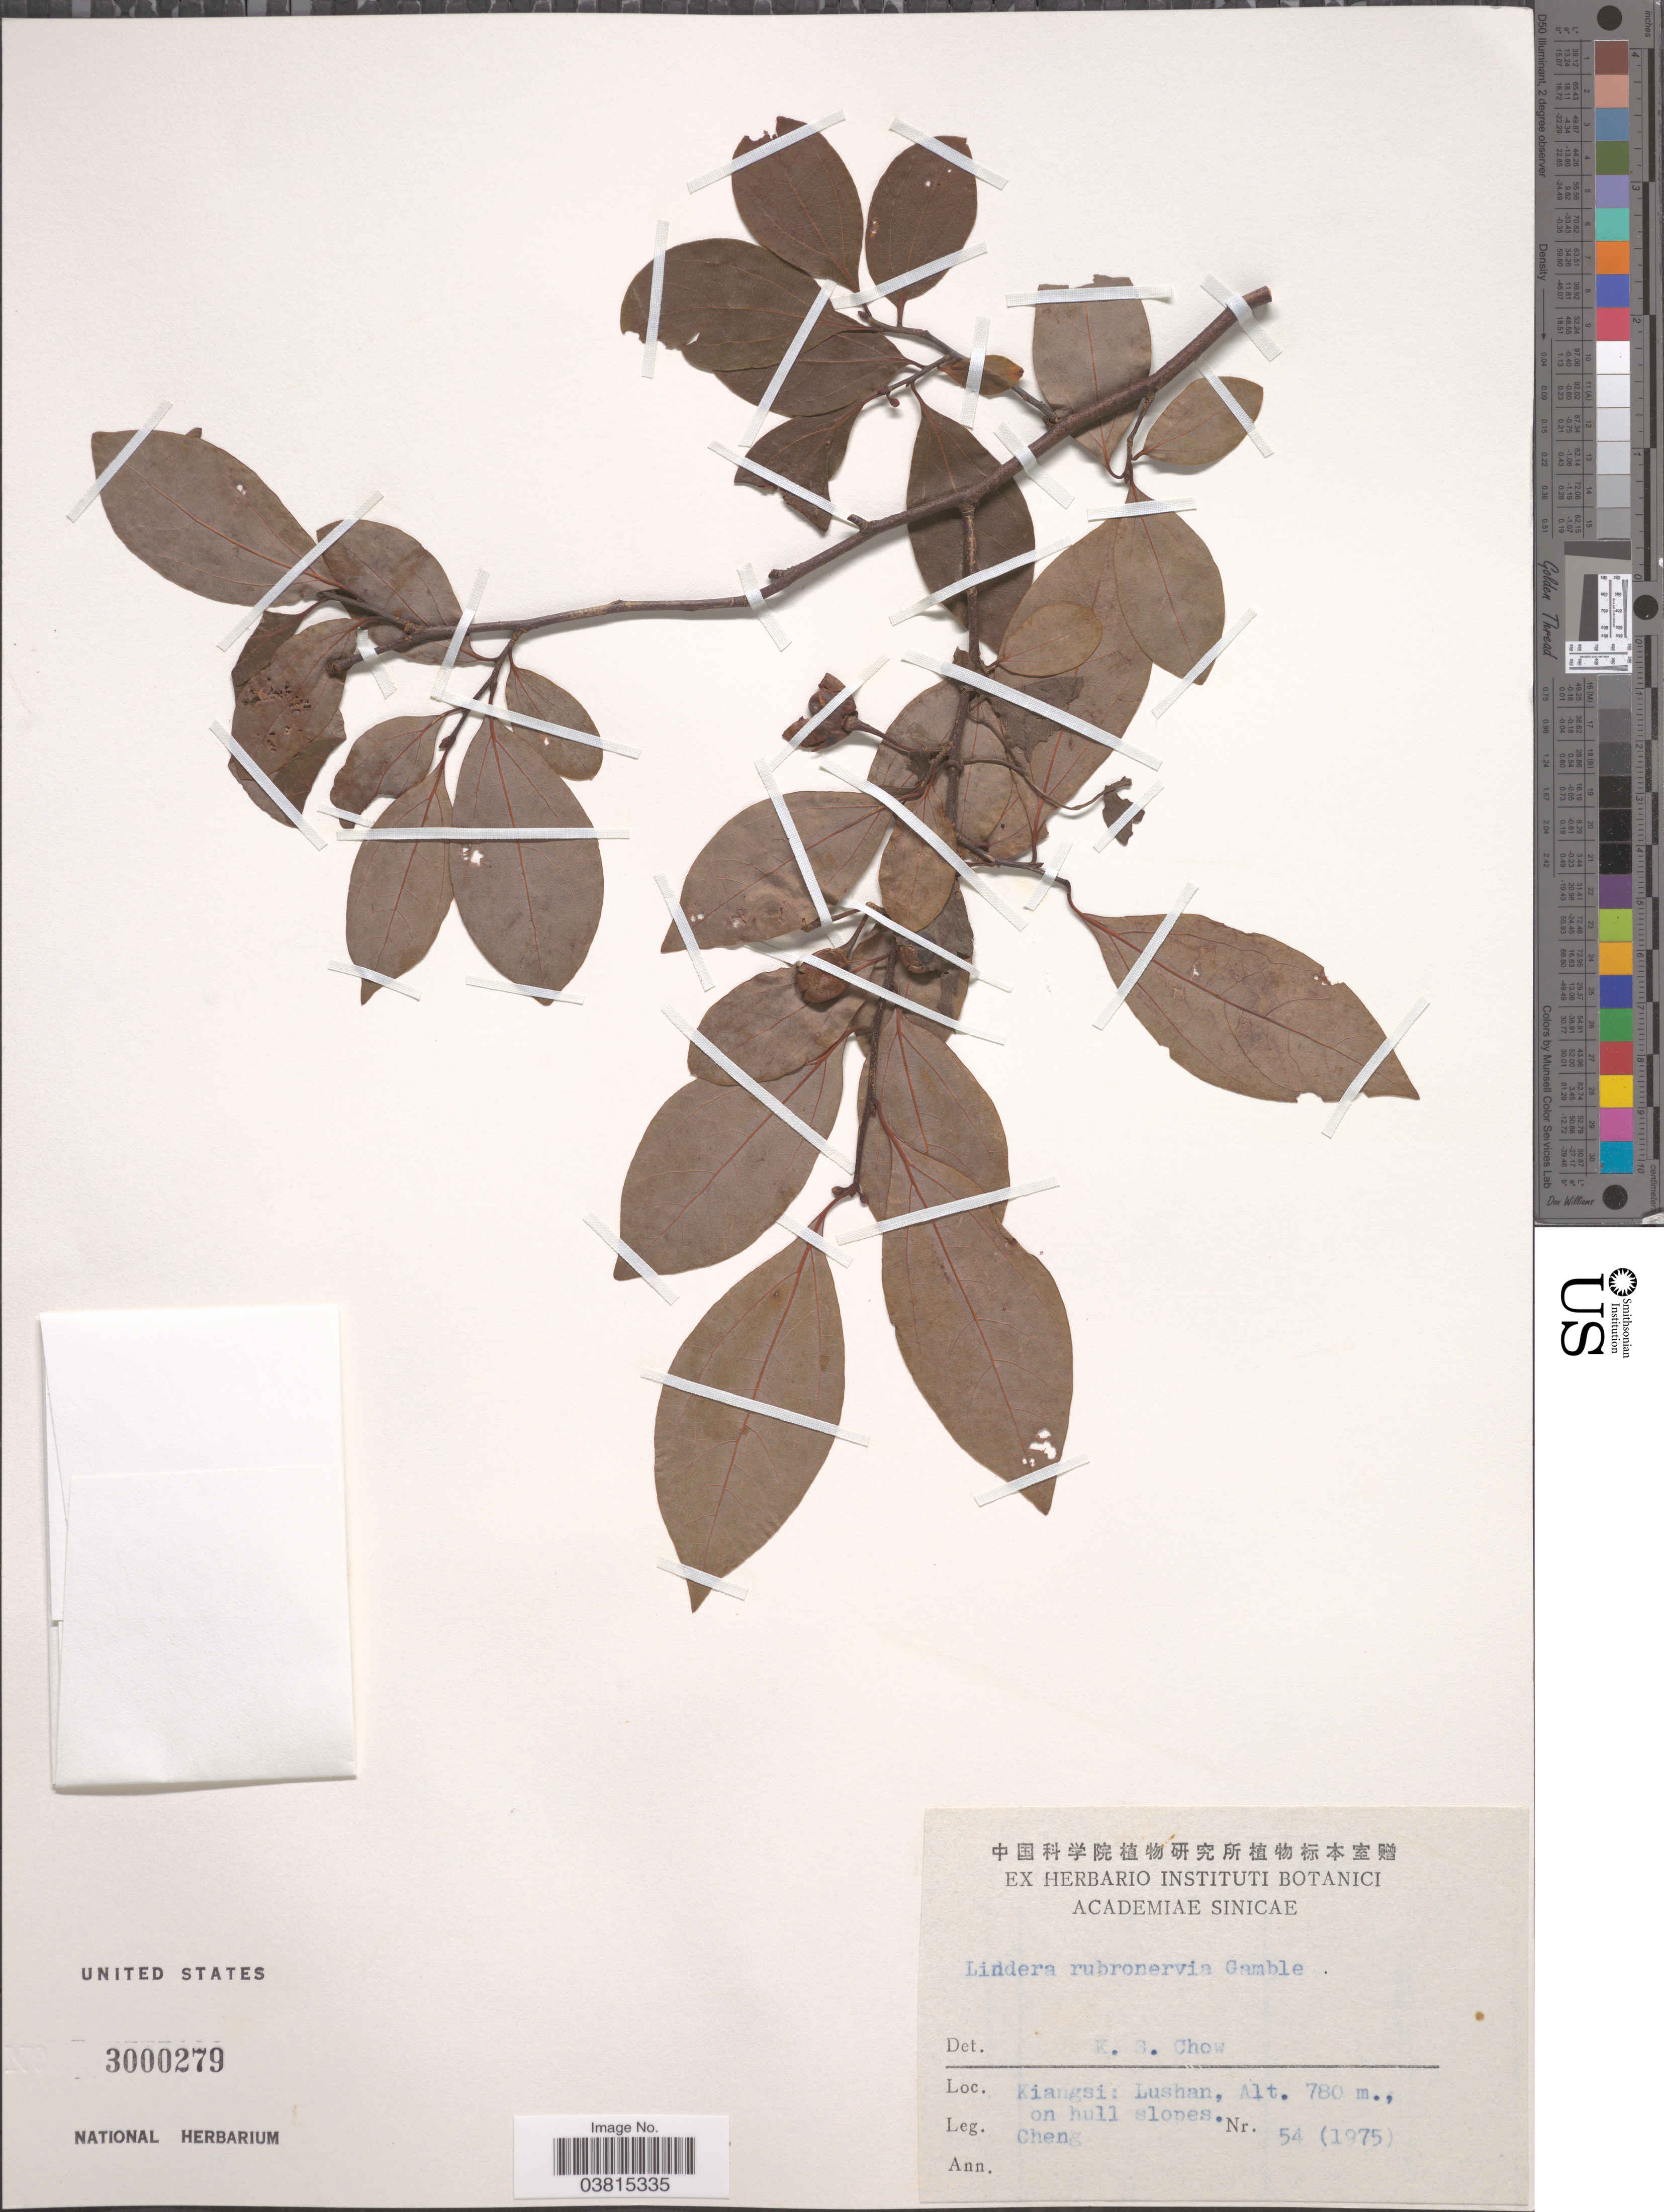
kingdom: Plantae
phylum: Tracheophyta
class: Magnoliopsida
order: Laurales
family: Lauraceae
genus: Lindera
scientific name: Lindera rubronervia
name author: Gamble in Sarg.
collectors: -. Cheng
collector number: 54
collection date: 1975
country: China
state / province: Jiangxi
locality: Kiangsi: Lushan, on hull slopes.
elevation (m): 780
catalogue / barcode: US 3000279